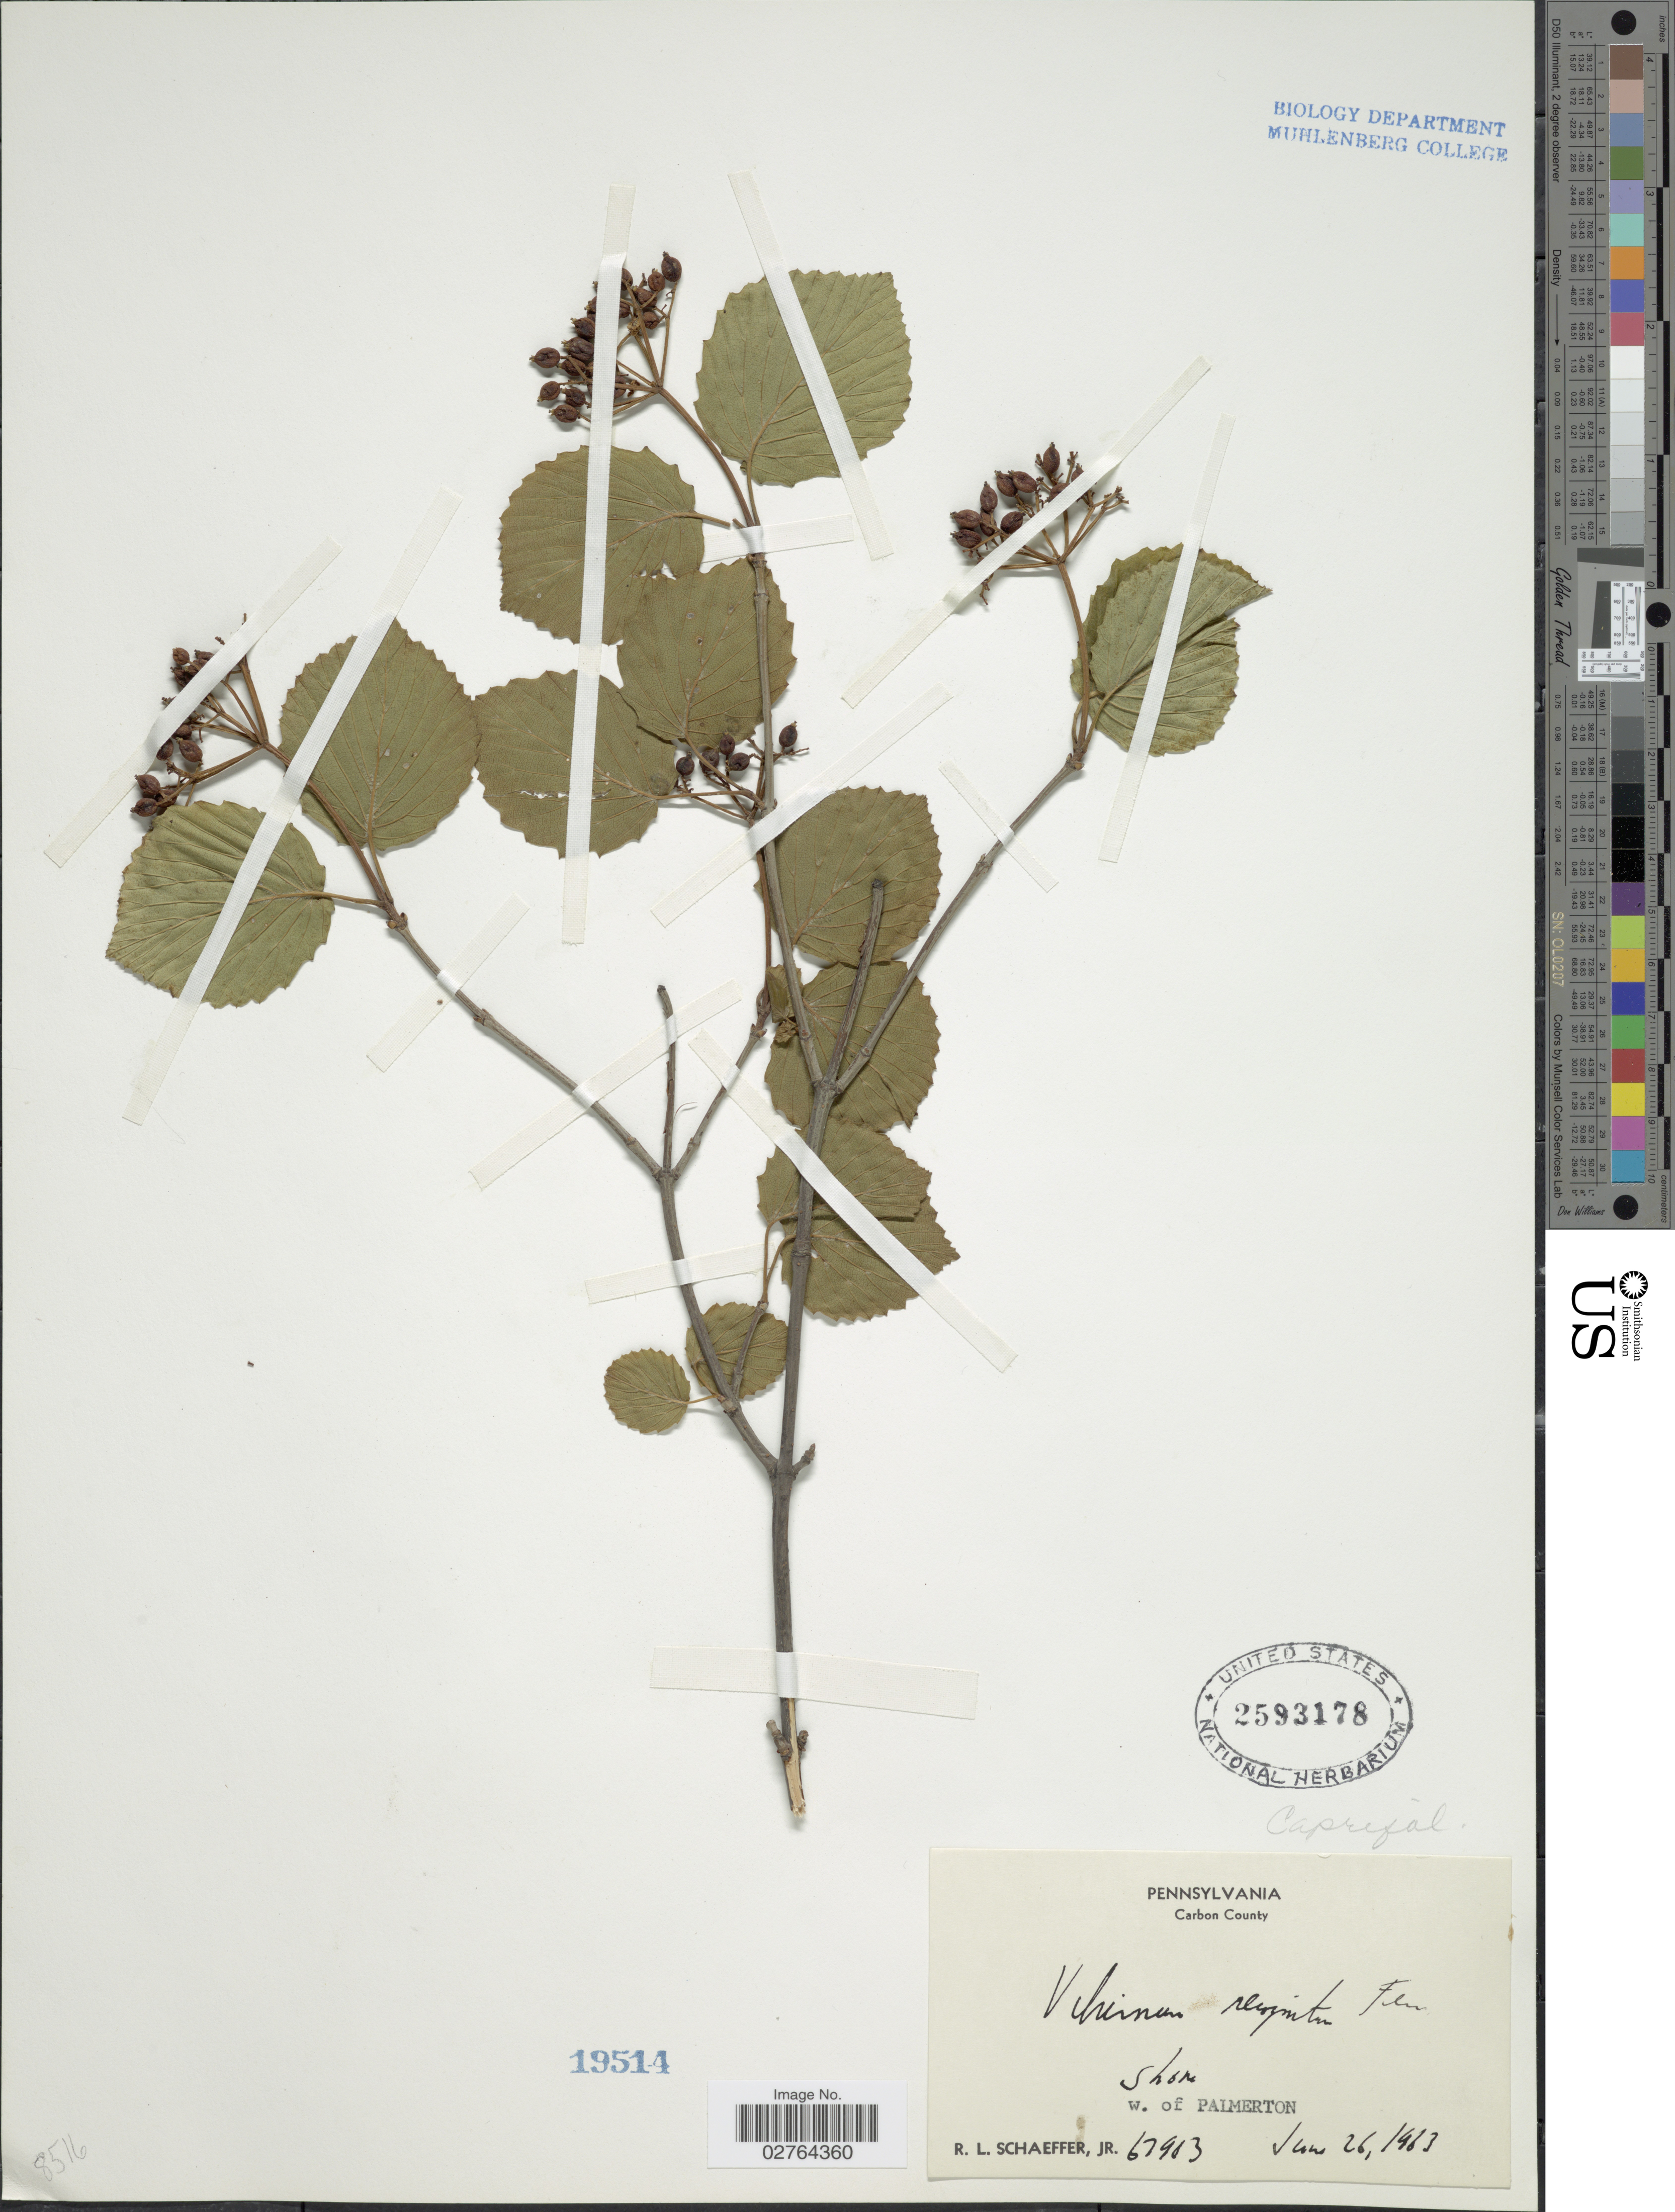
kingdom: Plantae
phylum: Tracheophyta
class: Magnoliopsida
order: Dipsacales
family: Viburnaceae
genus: Viburnum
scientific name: Viburnum recognitum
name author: Fernald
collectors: R. L. Schaeffer Jr.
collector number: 67983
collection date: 1983-06-26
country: United States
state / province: Pennsylvania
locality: Carbon County. w. of Palmerton.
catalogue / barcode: US 2593178